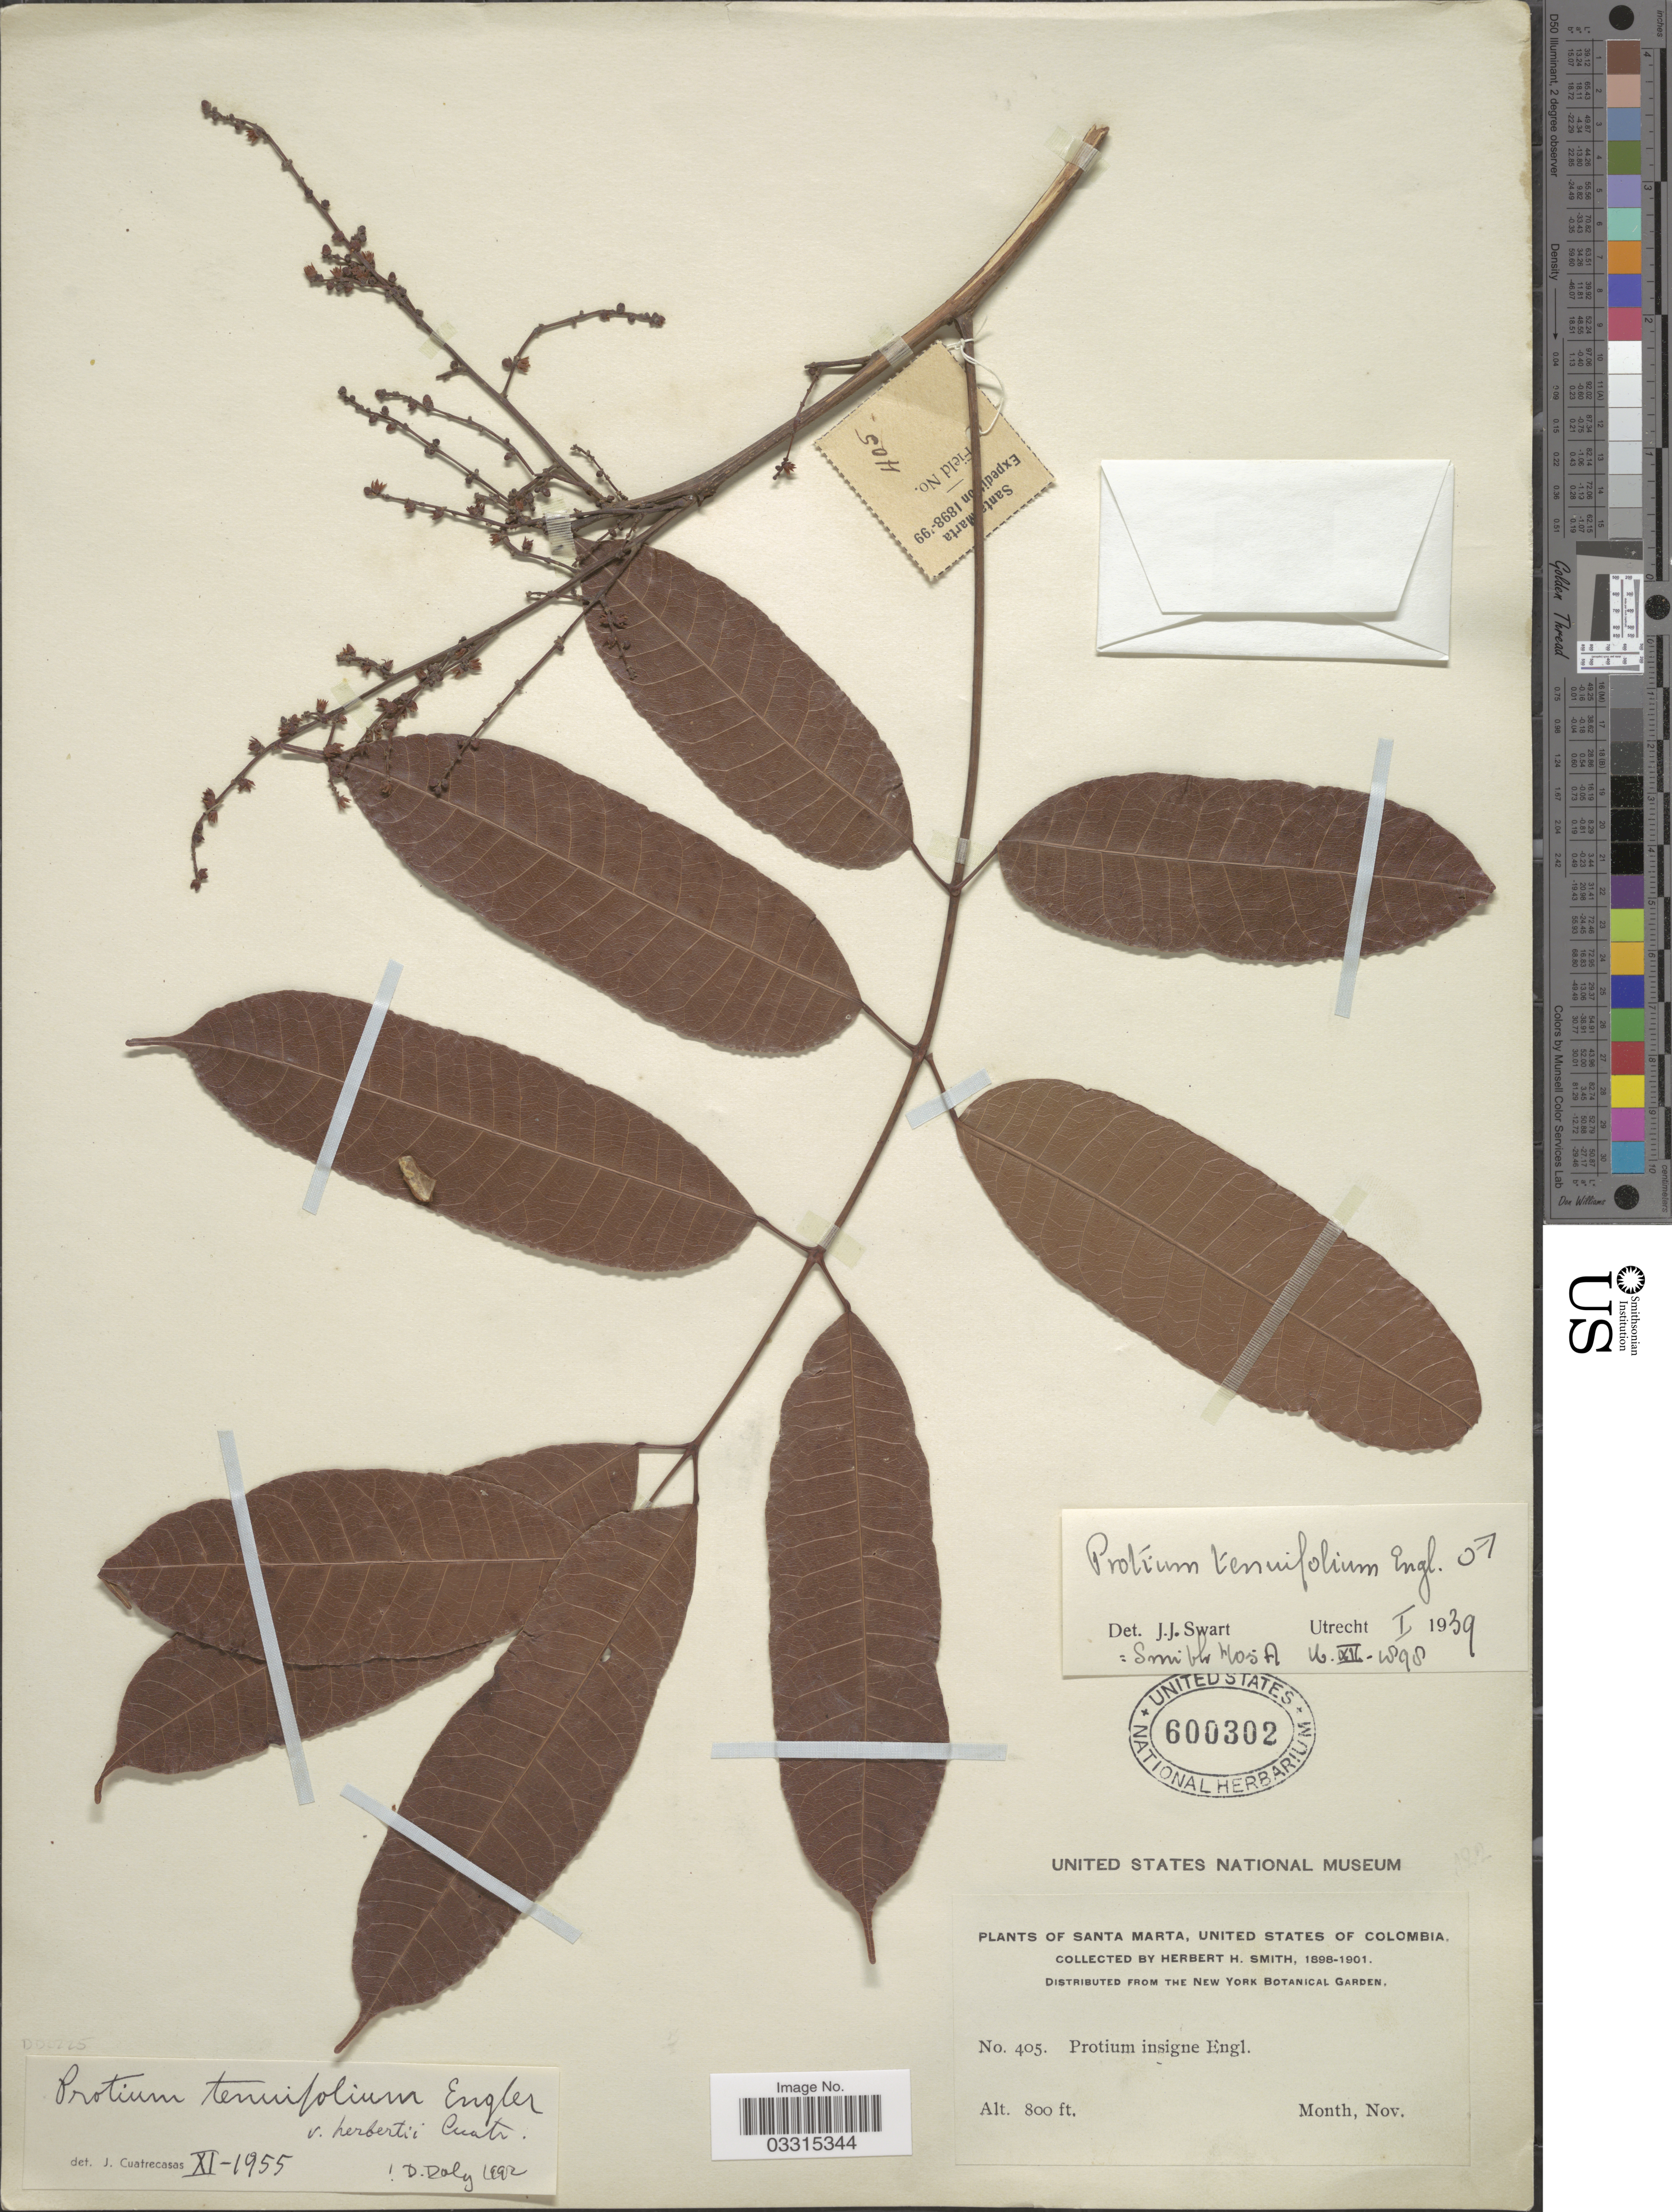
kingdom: Plantae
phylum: Tracheophyta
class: Magnoliopsida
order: Sapindales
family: Burseraceae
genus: Protium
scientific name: Protium tenuifolium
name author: (Engl.) Engl.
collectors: Herbert H. Smith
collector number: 405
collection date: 1898-11/1901-11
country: Colombia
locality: Santa Marta, United States of Colombia.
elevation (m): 244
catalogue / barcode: US 600302